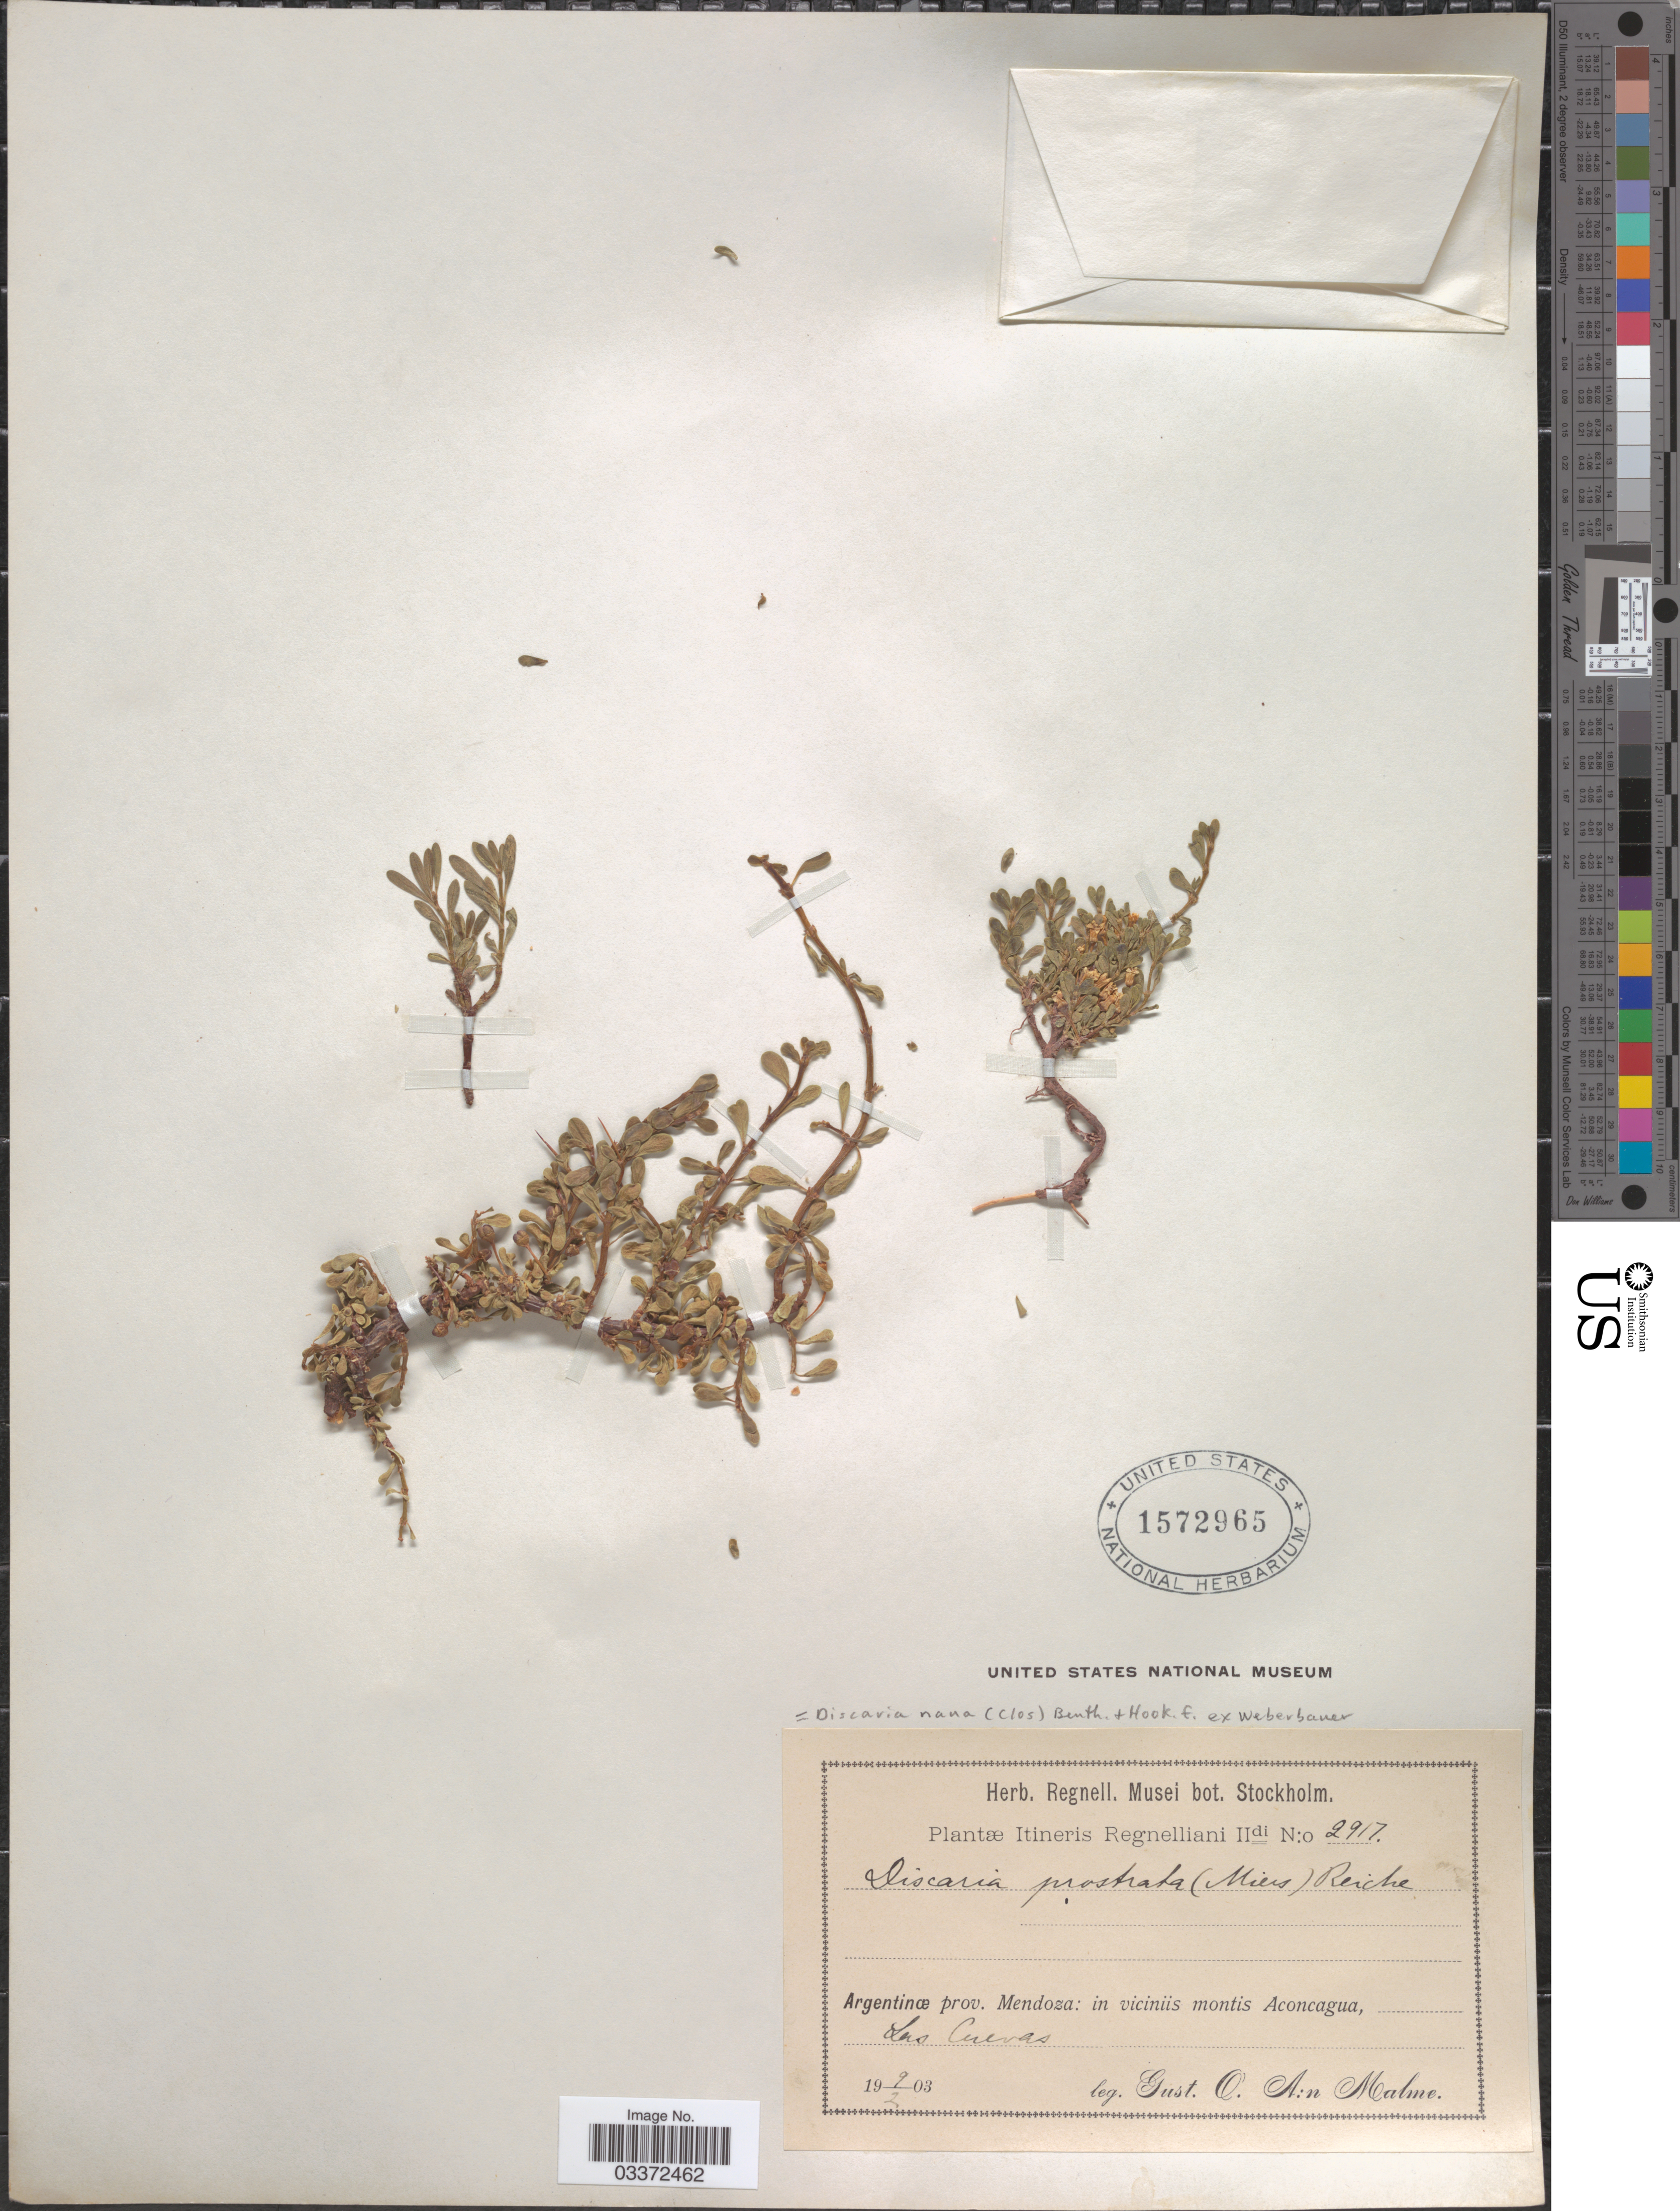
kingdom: Plantae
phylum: Tracheophyta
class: Magnoliopsida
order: Rosales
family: Rhamnaceae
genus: Ochetophila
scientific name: Ochetophila nana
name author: (Clos) Kellermann et al.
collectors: G. O. A. Malme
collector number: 2917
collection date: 1903-02-09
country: Argentina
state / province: Mendoza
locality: In viciniis montis Aconcagua, Las Cuevas.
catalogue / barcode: US 1572965